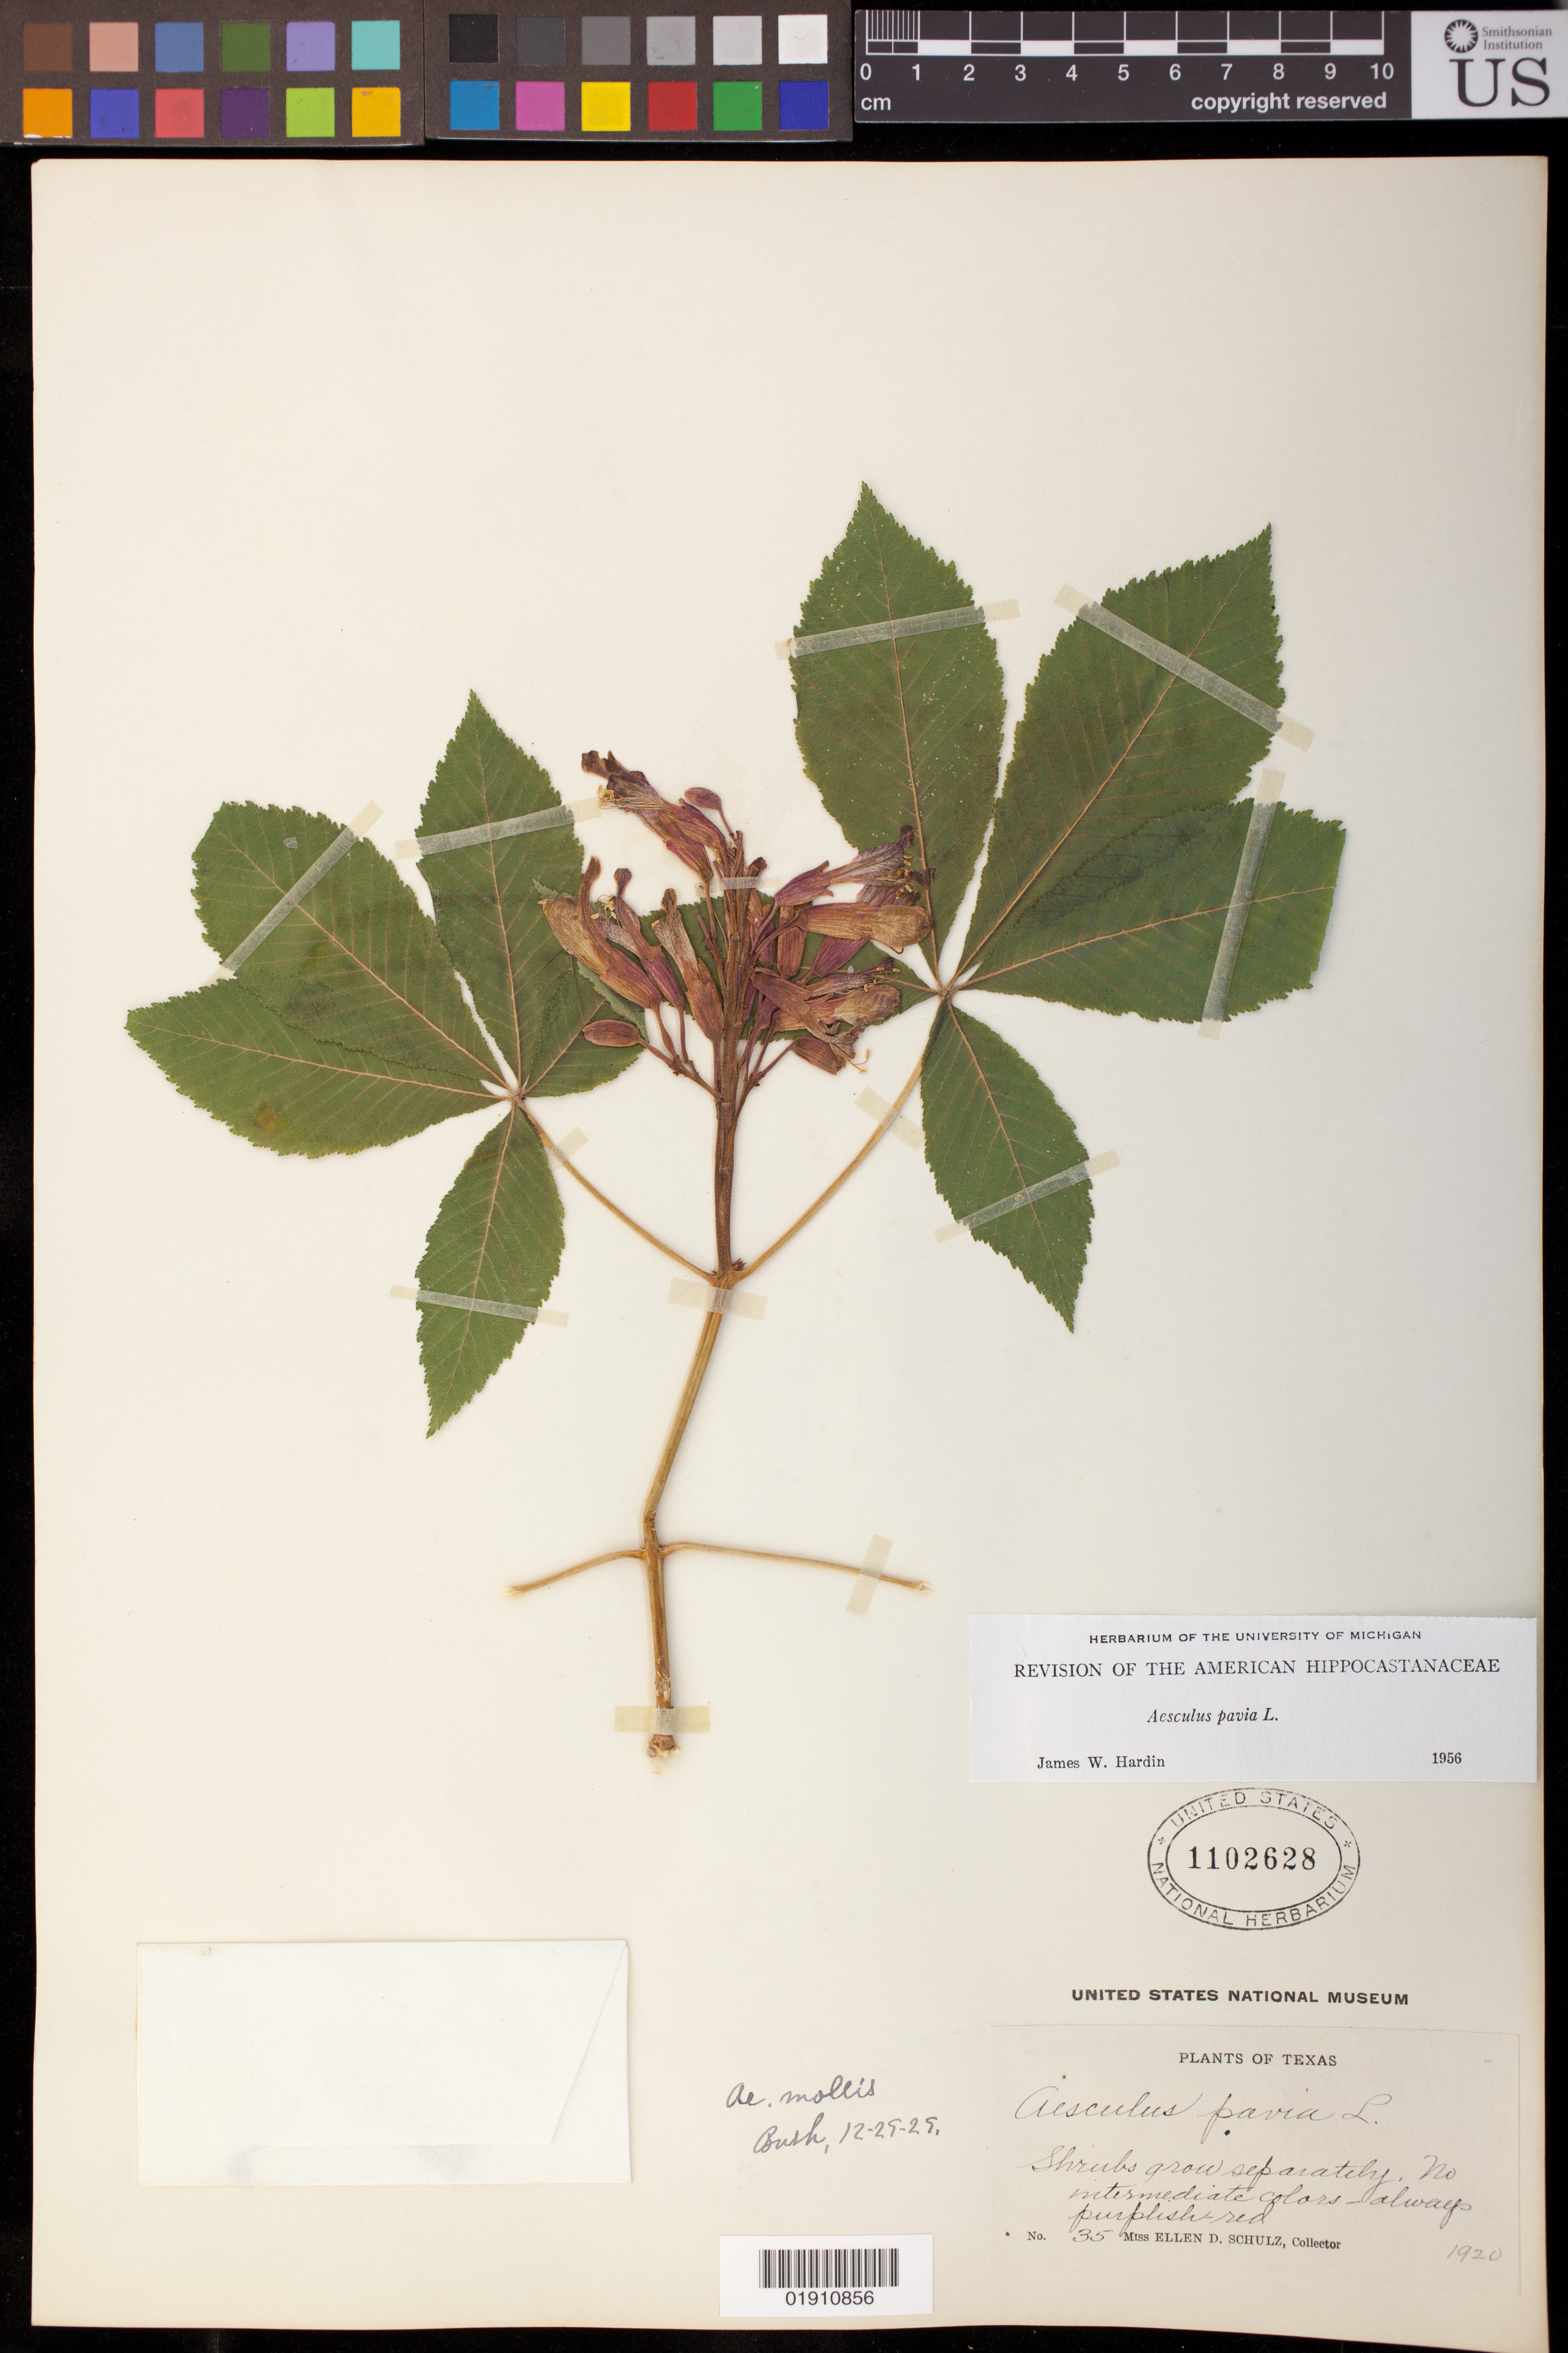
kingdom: Plantae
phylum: Tracheophyta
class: Magnoliopsida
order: Sapindales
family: Sapindaceae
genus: Aesculus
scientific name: Aesculus pavia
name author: L.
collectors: E. D. Schulz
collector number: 35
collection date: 1920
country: United States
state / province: Texas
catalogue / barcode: US 1102628